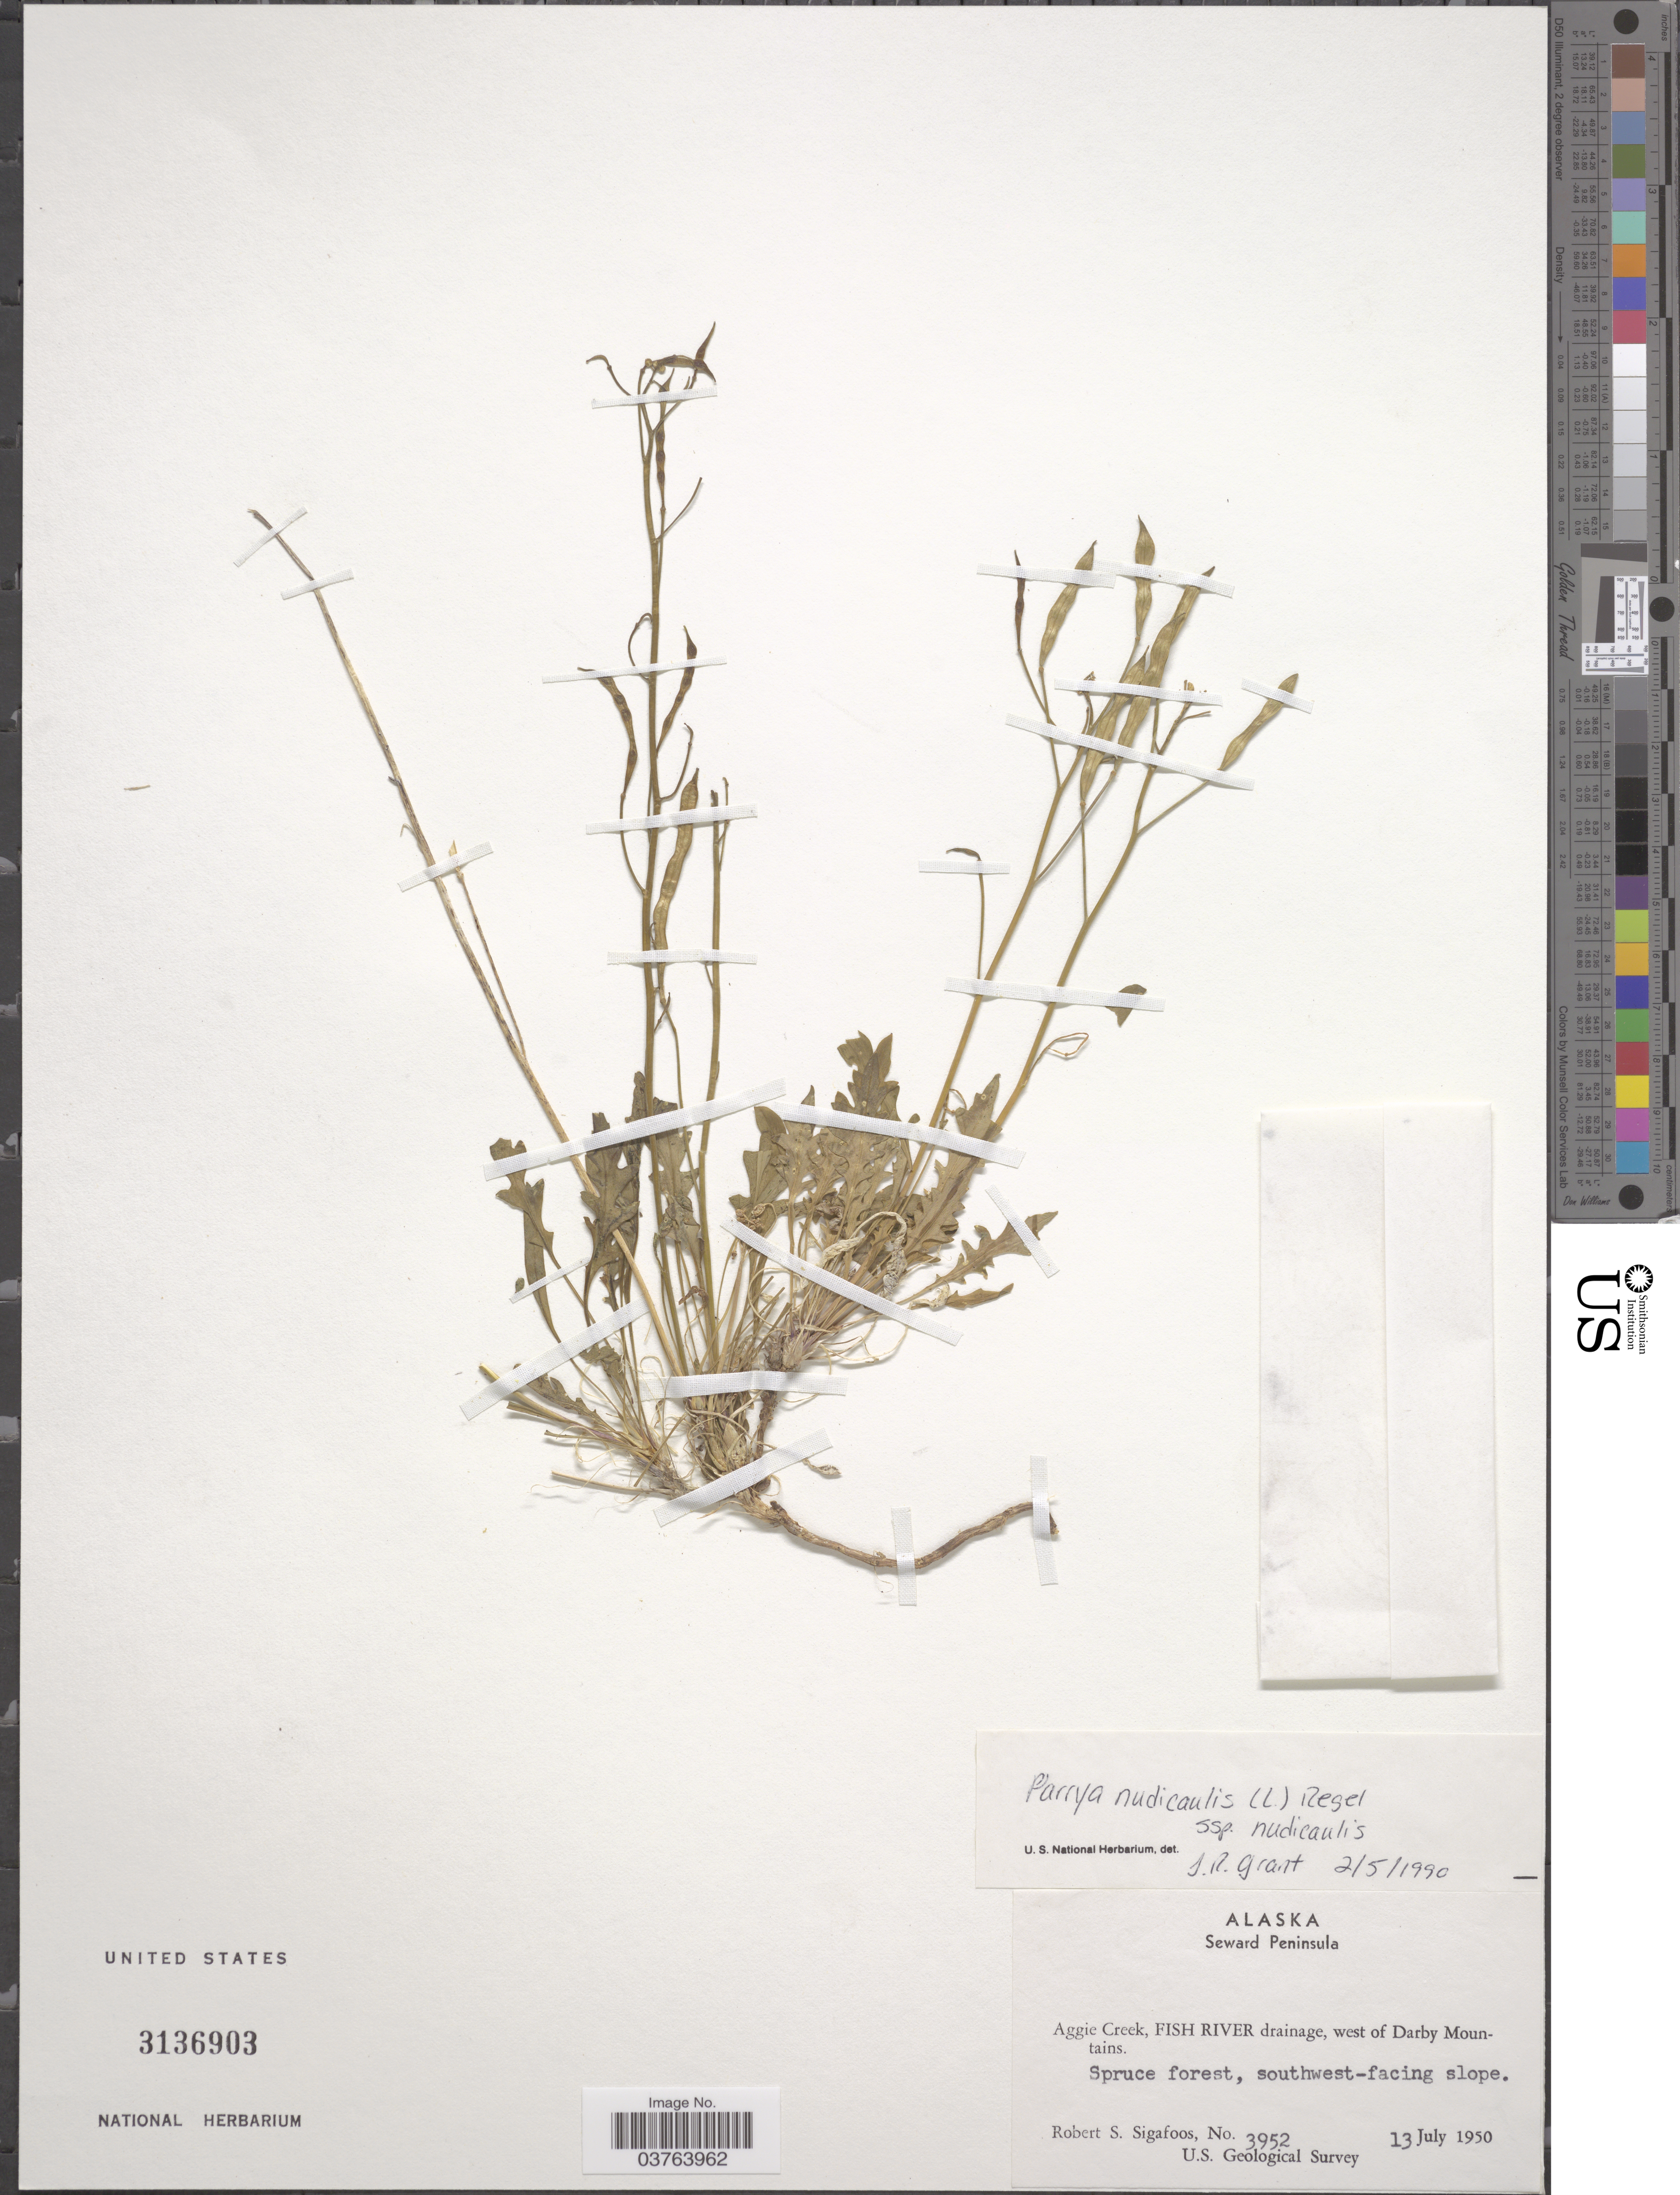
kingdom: Plantae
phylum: Tracheophyta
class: Magnoliopsida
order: Brassicales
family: Brassicaceae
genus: Parrya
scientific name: Parrya nudicaulis subsp. nudicaulis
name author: (L.) Regel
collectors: R. Sigafoos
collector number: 3952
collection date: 1950-07-13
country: United States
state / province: Alaska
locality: Seward Peninsula. Aggie Creek, Fish River drainage, west of Darby Mountains.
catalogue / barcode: US 3136903